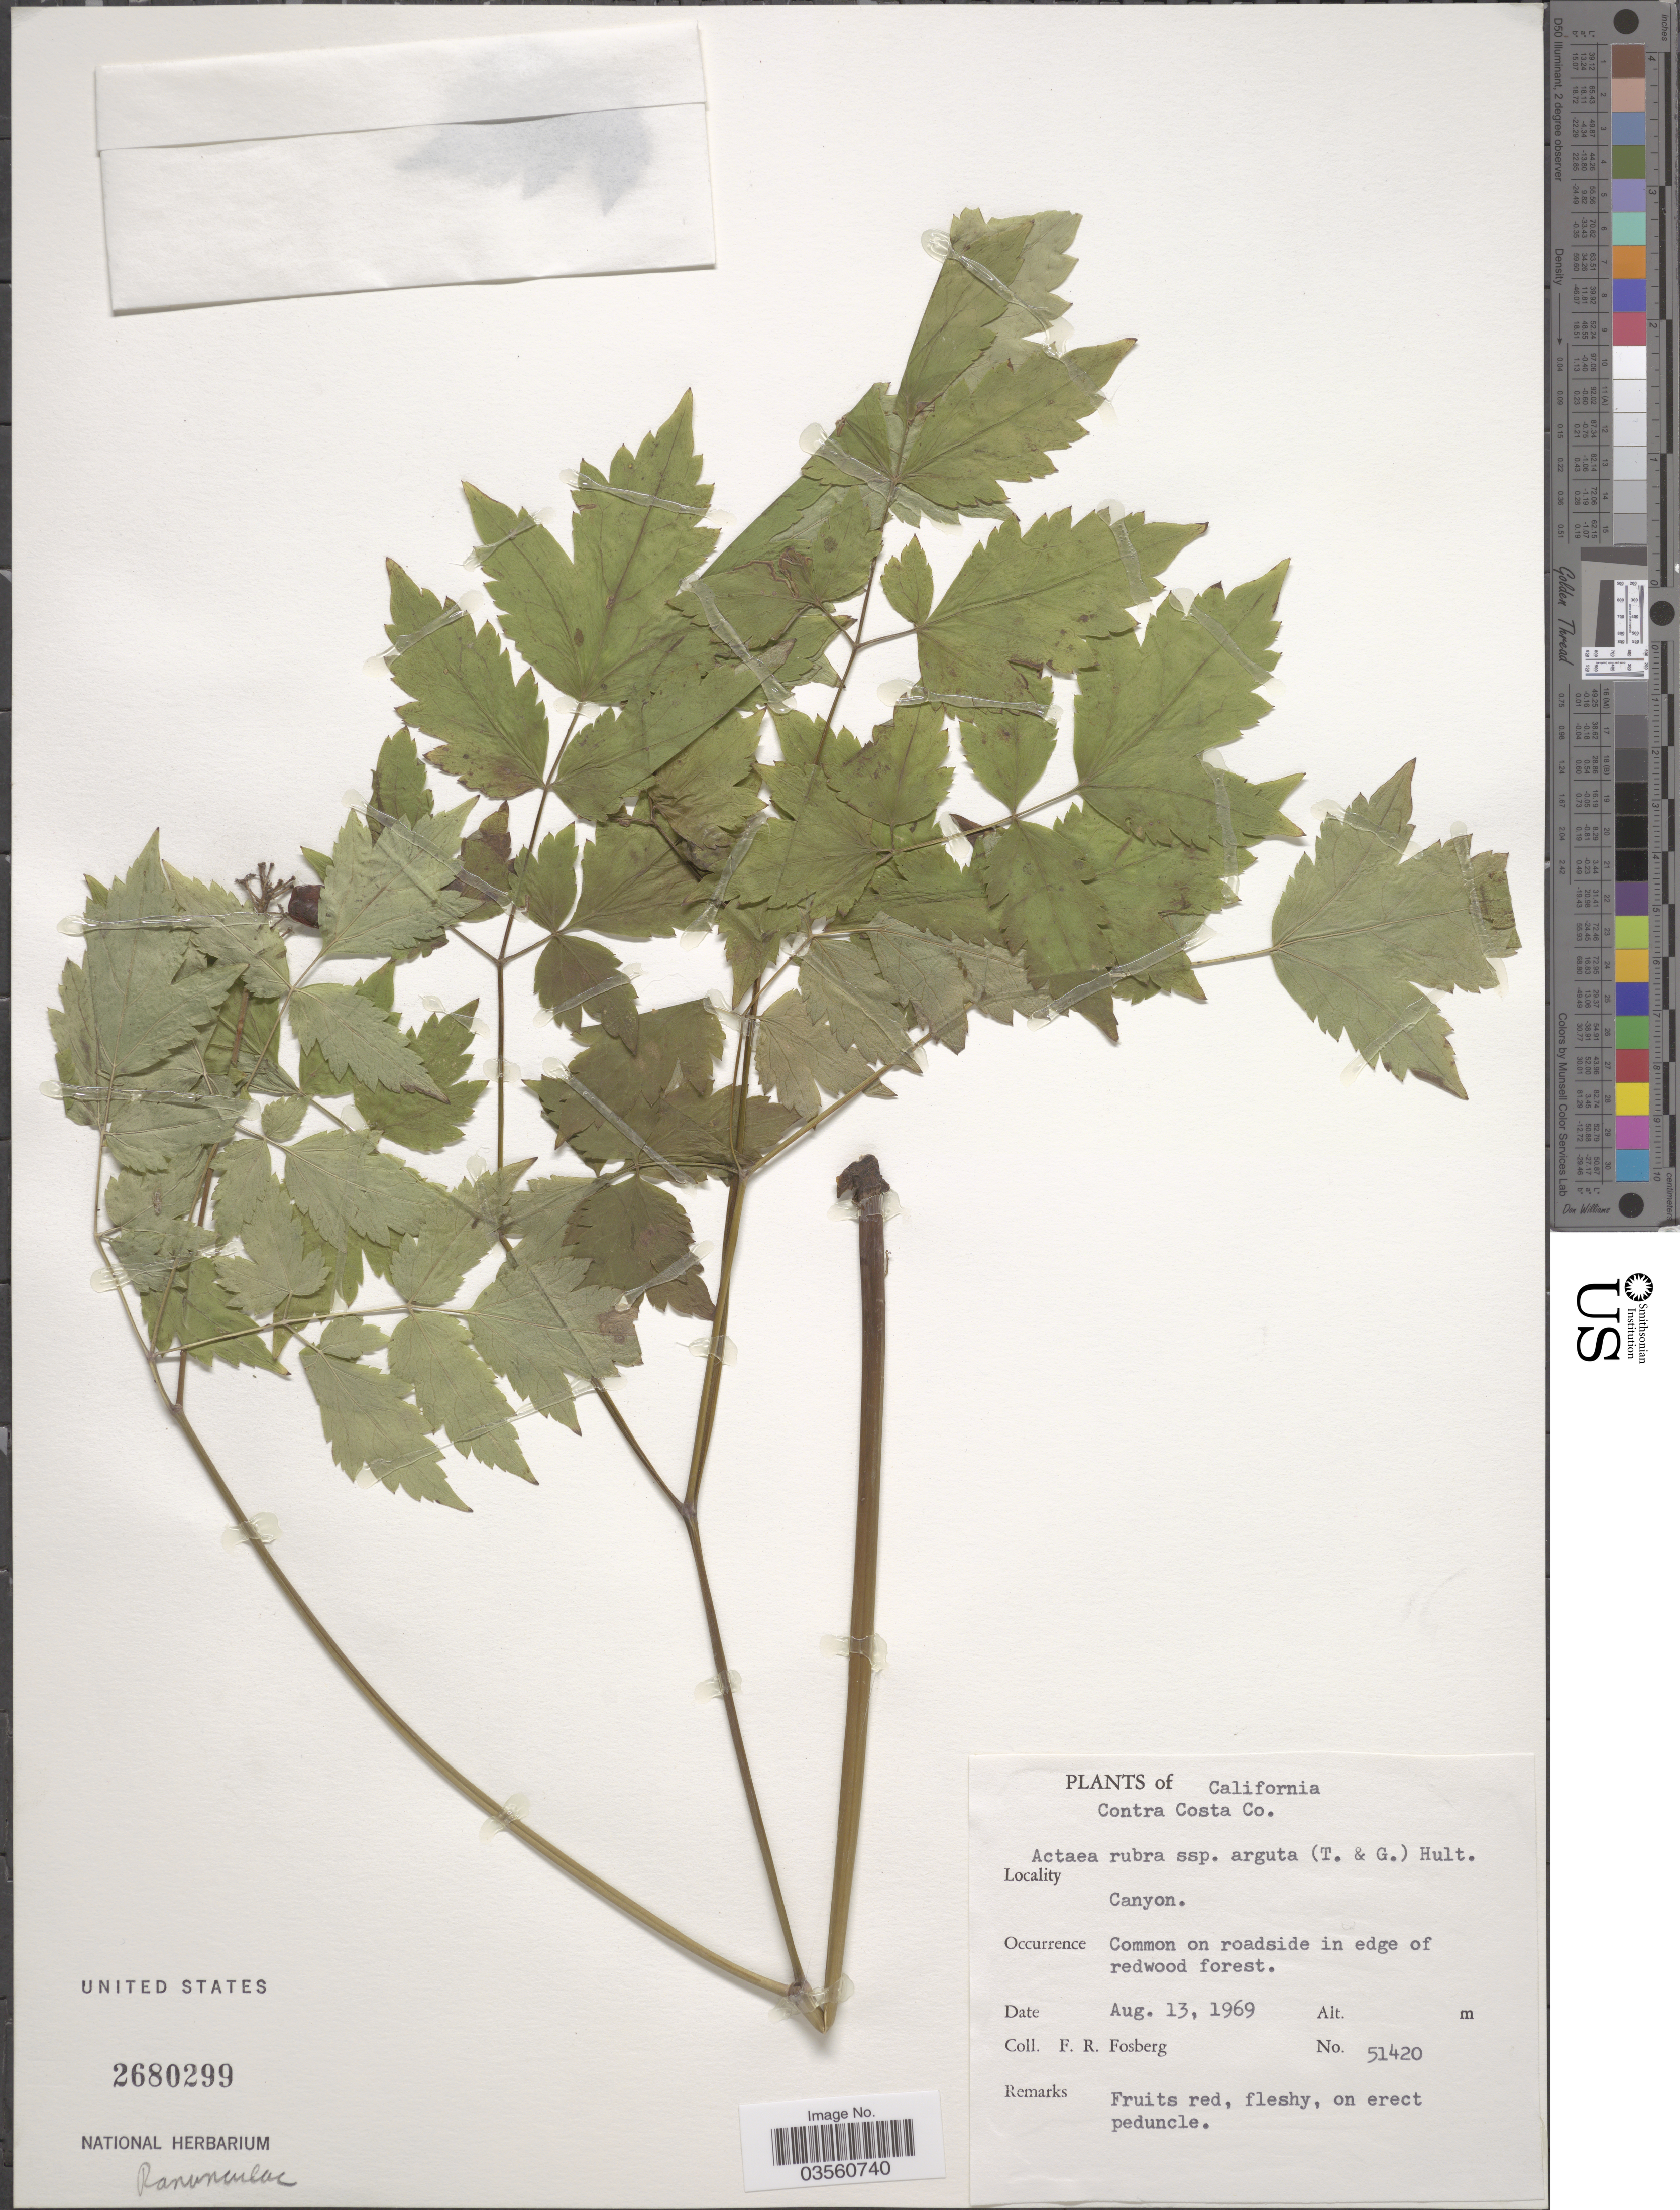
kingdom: Plantae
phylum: Tracheophyta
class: Magnoliopsida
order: Ranunculales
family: Ranunculaceae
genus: Actaea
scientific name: Actaea rubra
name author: (Aiton) Willd.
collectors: F. R. Fosberg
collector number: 51420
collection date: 1969-08-13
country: United States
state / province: California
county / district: Contra Costa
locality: Contra Costa Co. Canyon.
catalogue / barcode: US 2680299